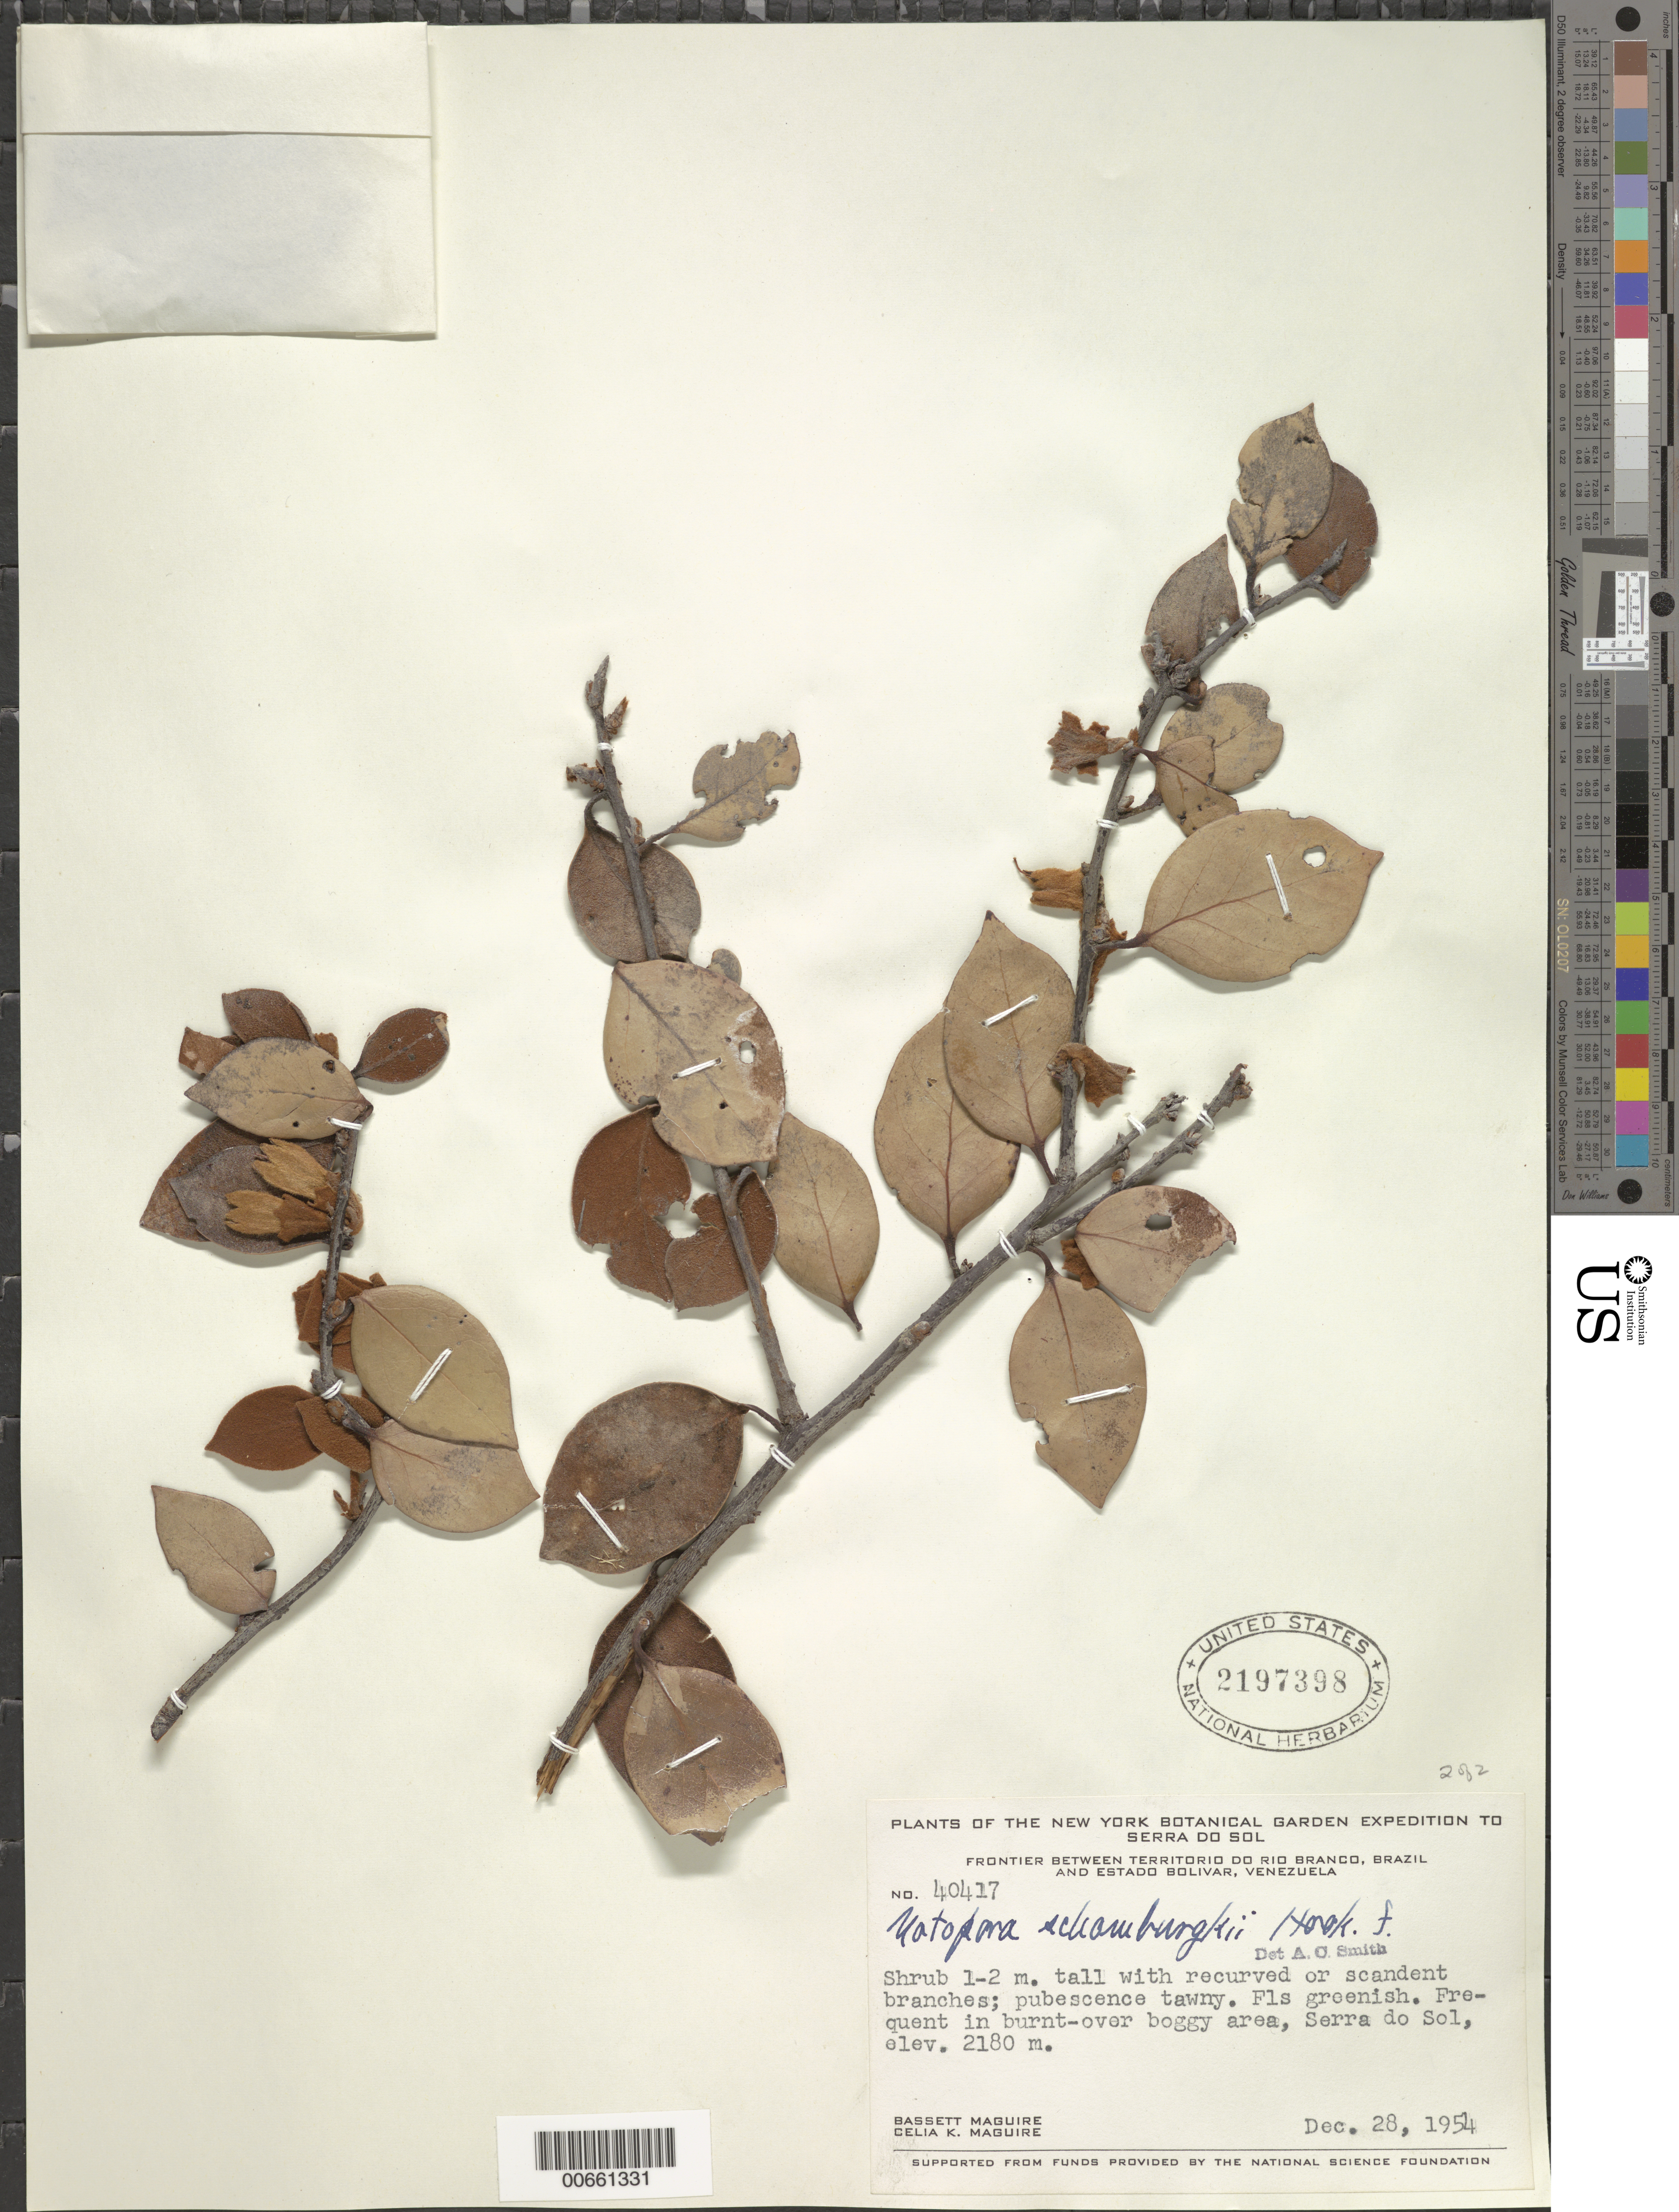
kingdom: Plantae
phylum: Tracheophyta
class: Magnoliopsida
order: Ericales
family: Ericaceae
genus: Notopora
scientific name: Notopora schomburgkii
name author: Hook. f.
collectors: B. Maguire & C. K. Maguire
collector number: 40417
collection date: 1954-12-28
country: Venezuela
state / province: Bolivar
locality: Serra do Sol. Frontier between Territorio do Rio Branco, Brazil and estado Bolivar, Venezuela. Serra do Sol.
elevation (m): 2180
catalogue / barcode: US 2197398